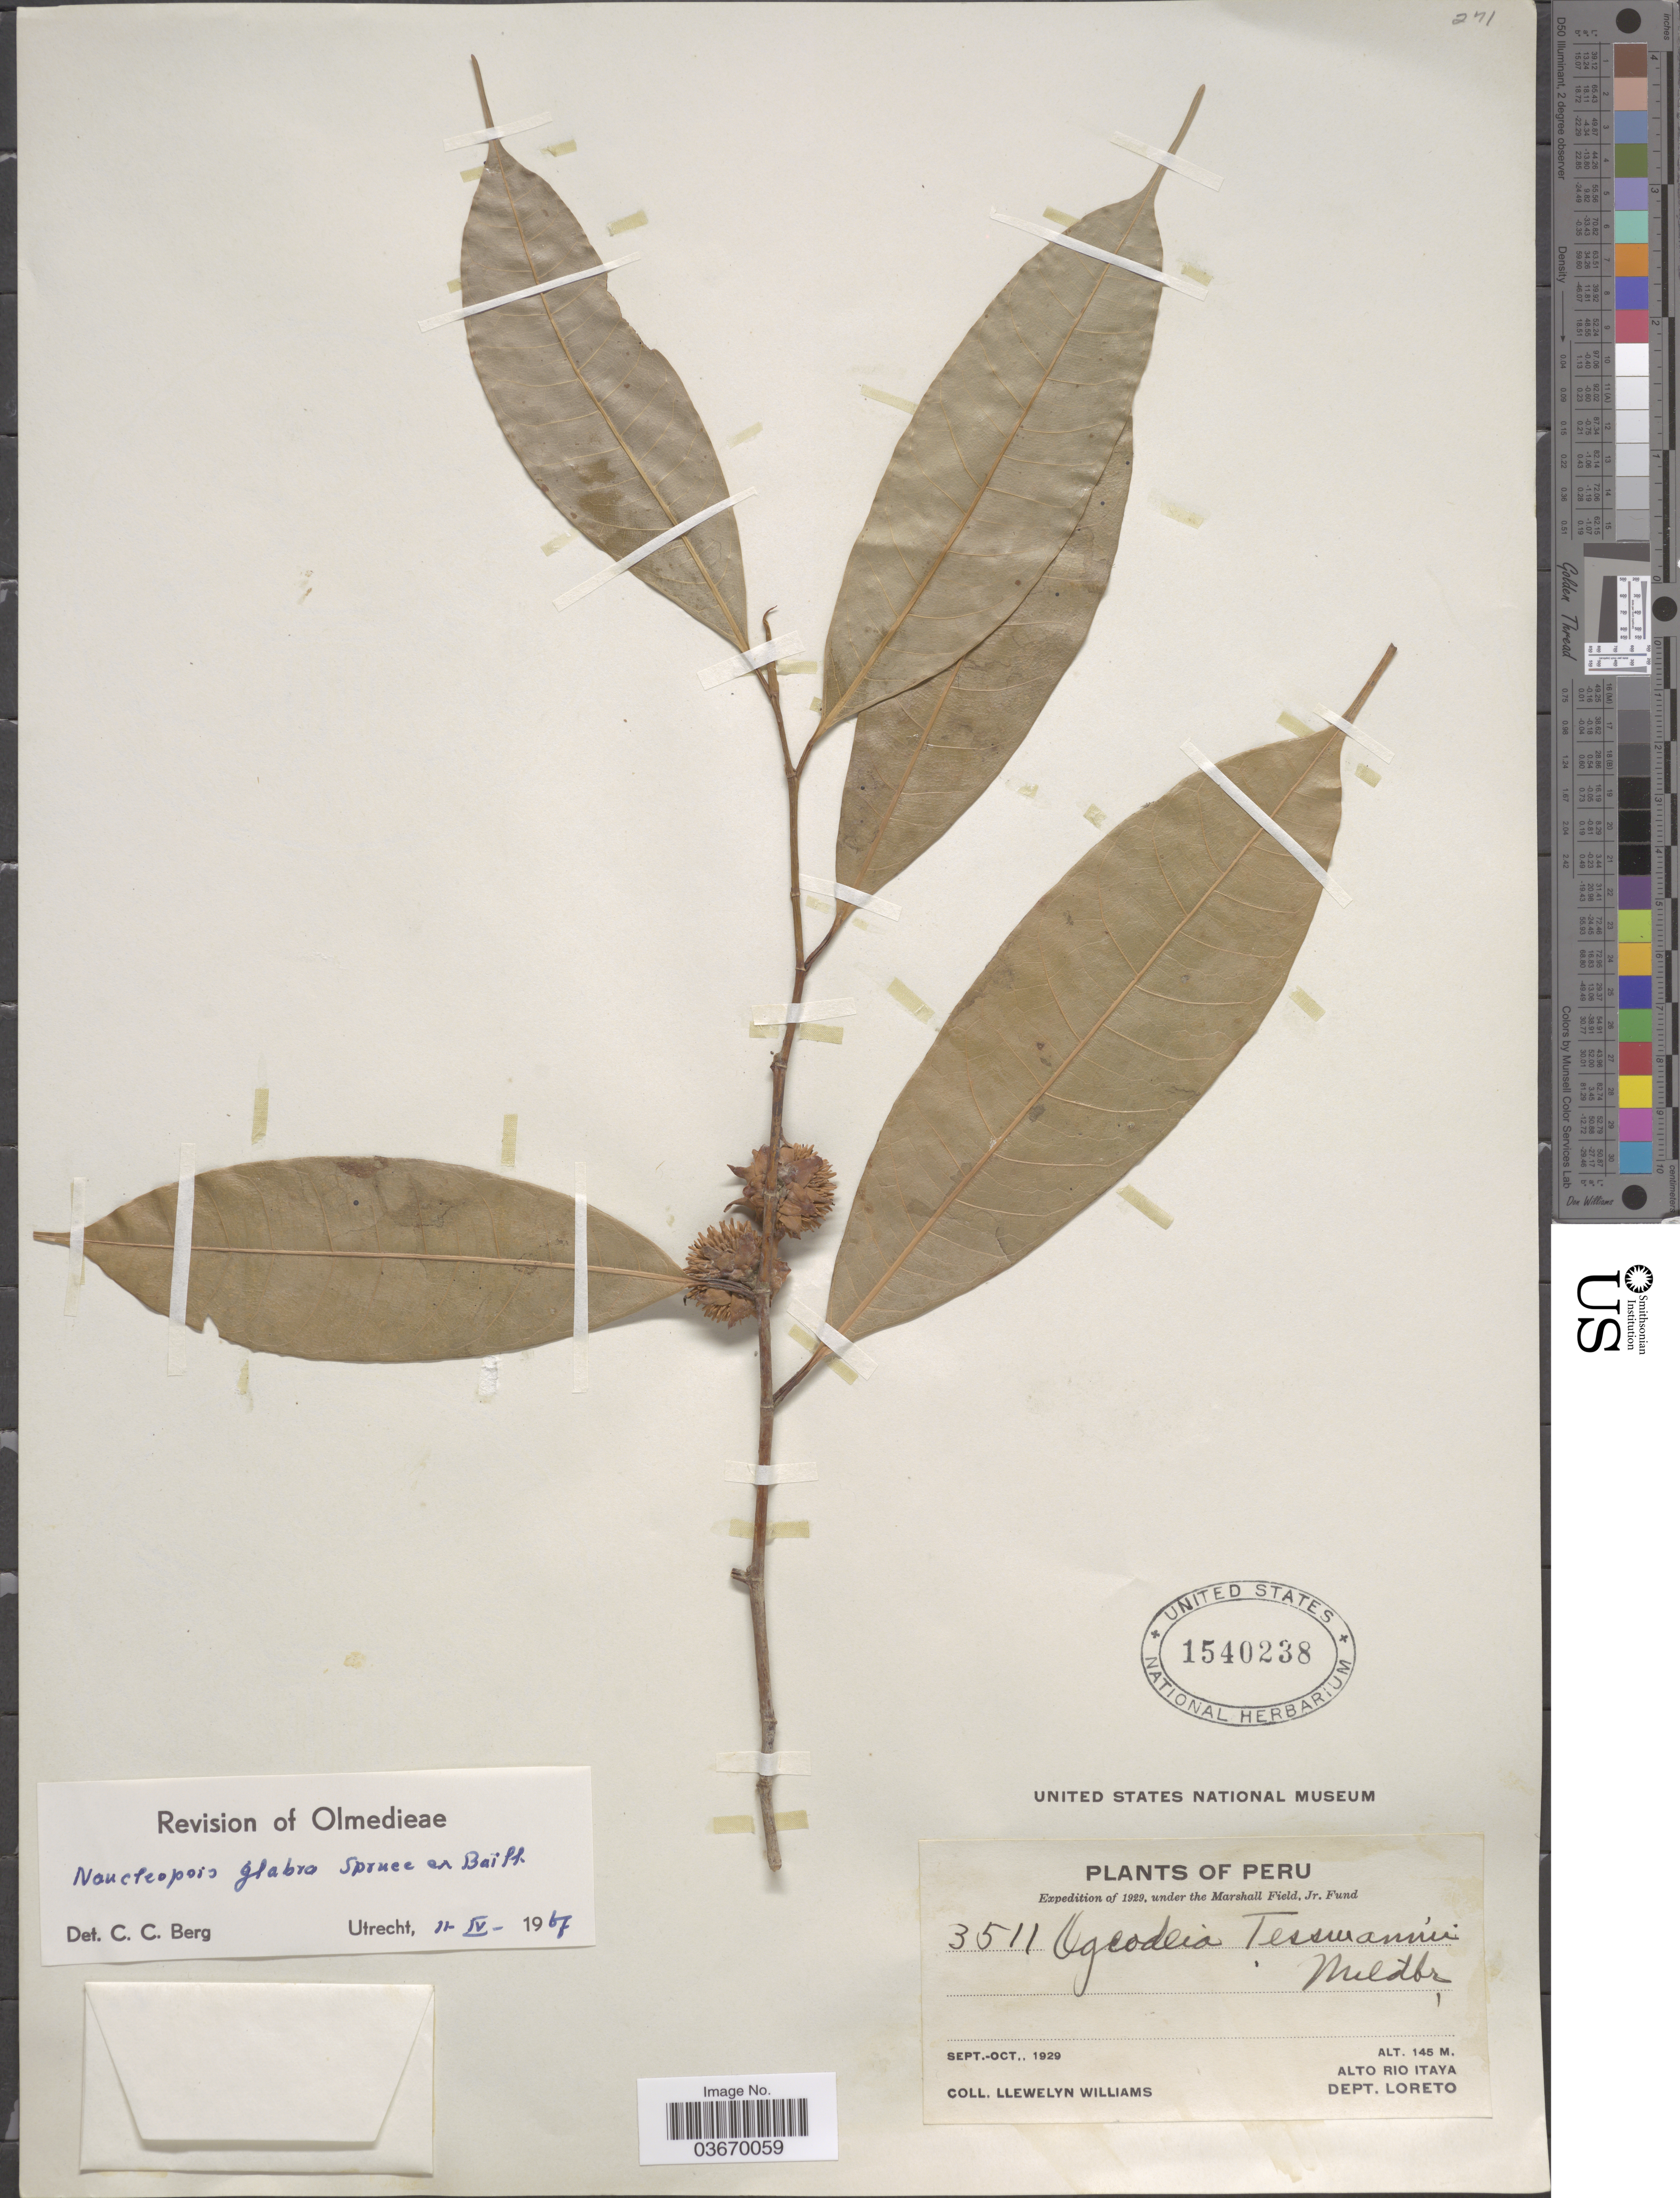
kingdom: Plantae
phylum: Tracheophyta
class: Magnoliopsida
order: Rosales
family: Moraceae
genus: Naucleopsis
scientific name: Naucleopsis glabra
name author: Spruce ex Pittier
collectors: Ll. Williams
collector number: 3511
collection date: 1929-09/1929-10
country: Peru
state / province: Loreto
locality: Alto Rio Itaya.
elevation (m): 145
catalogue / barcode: US 1540238